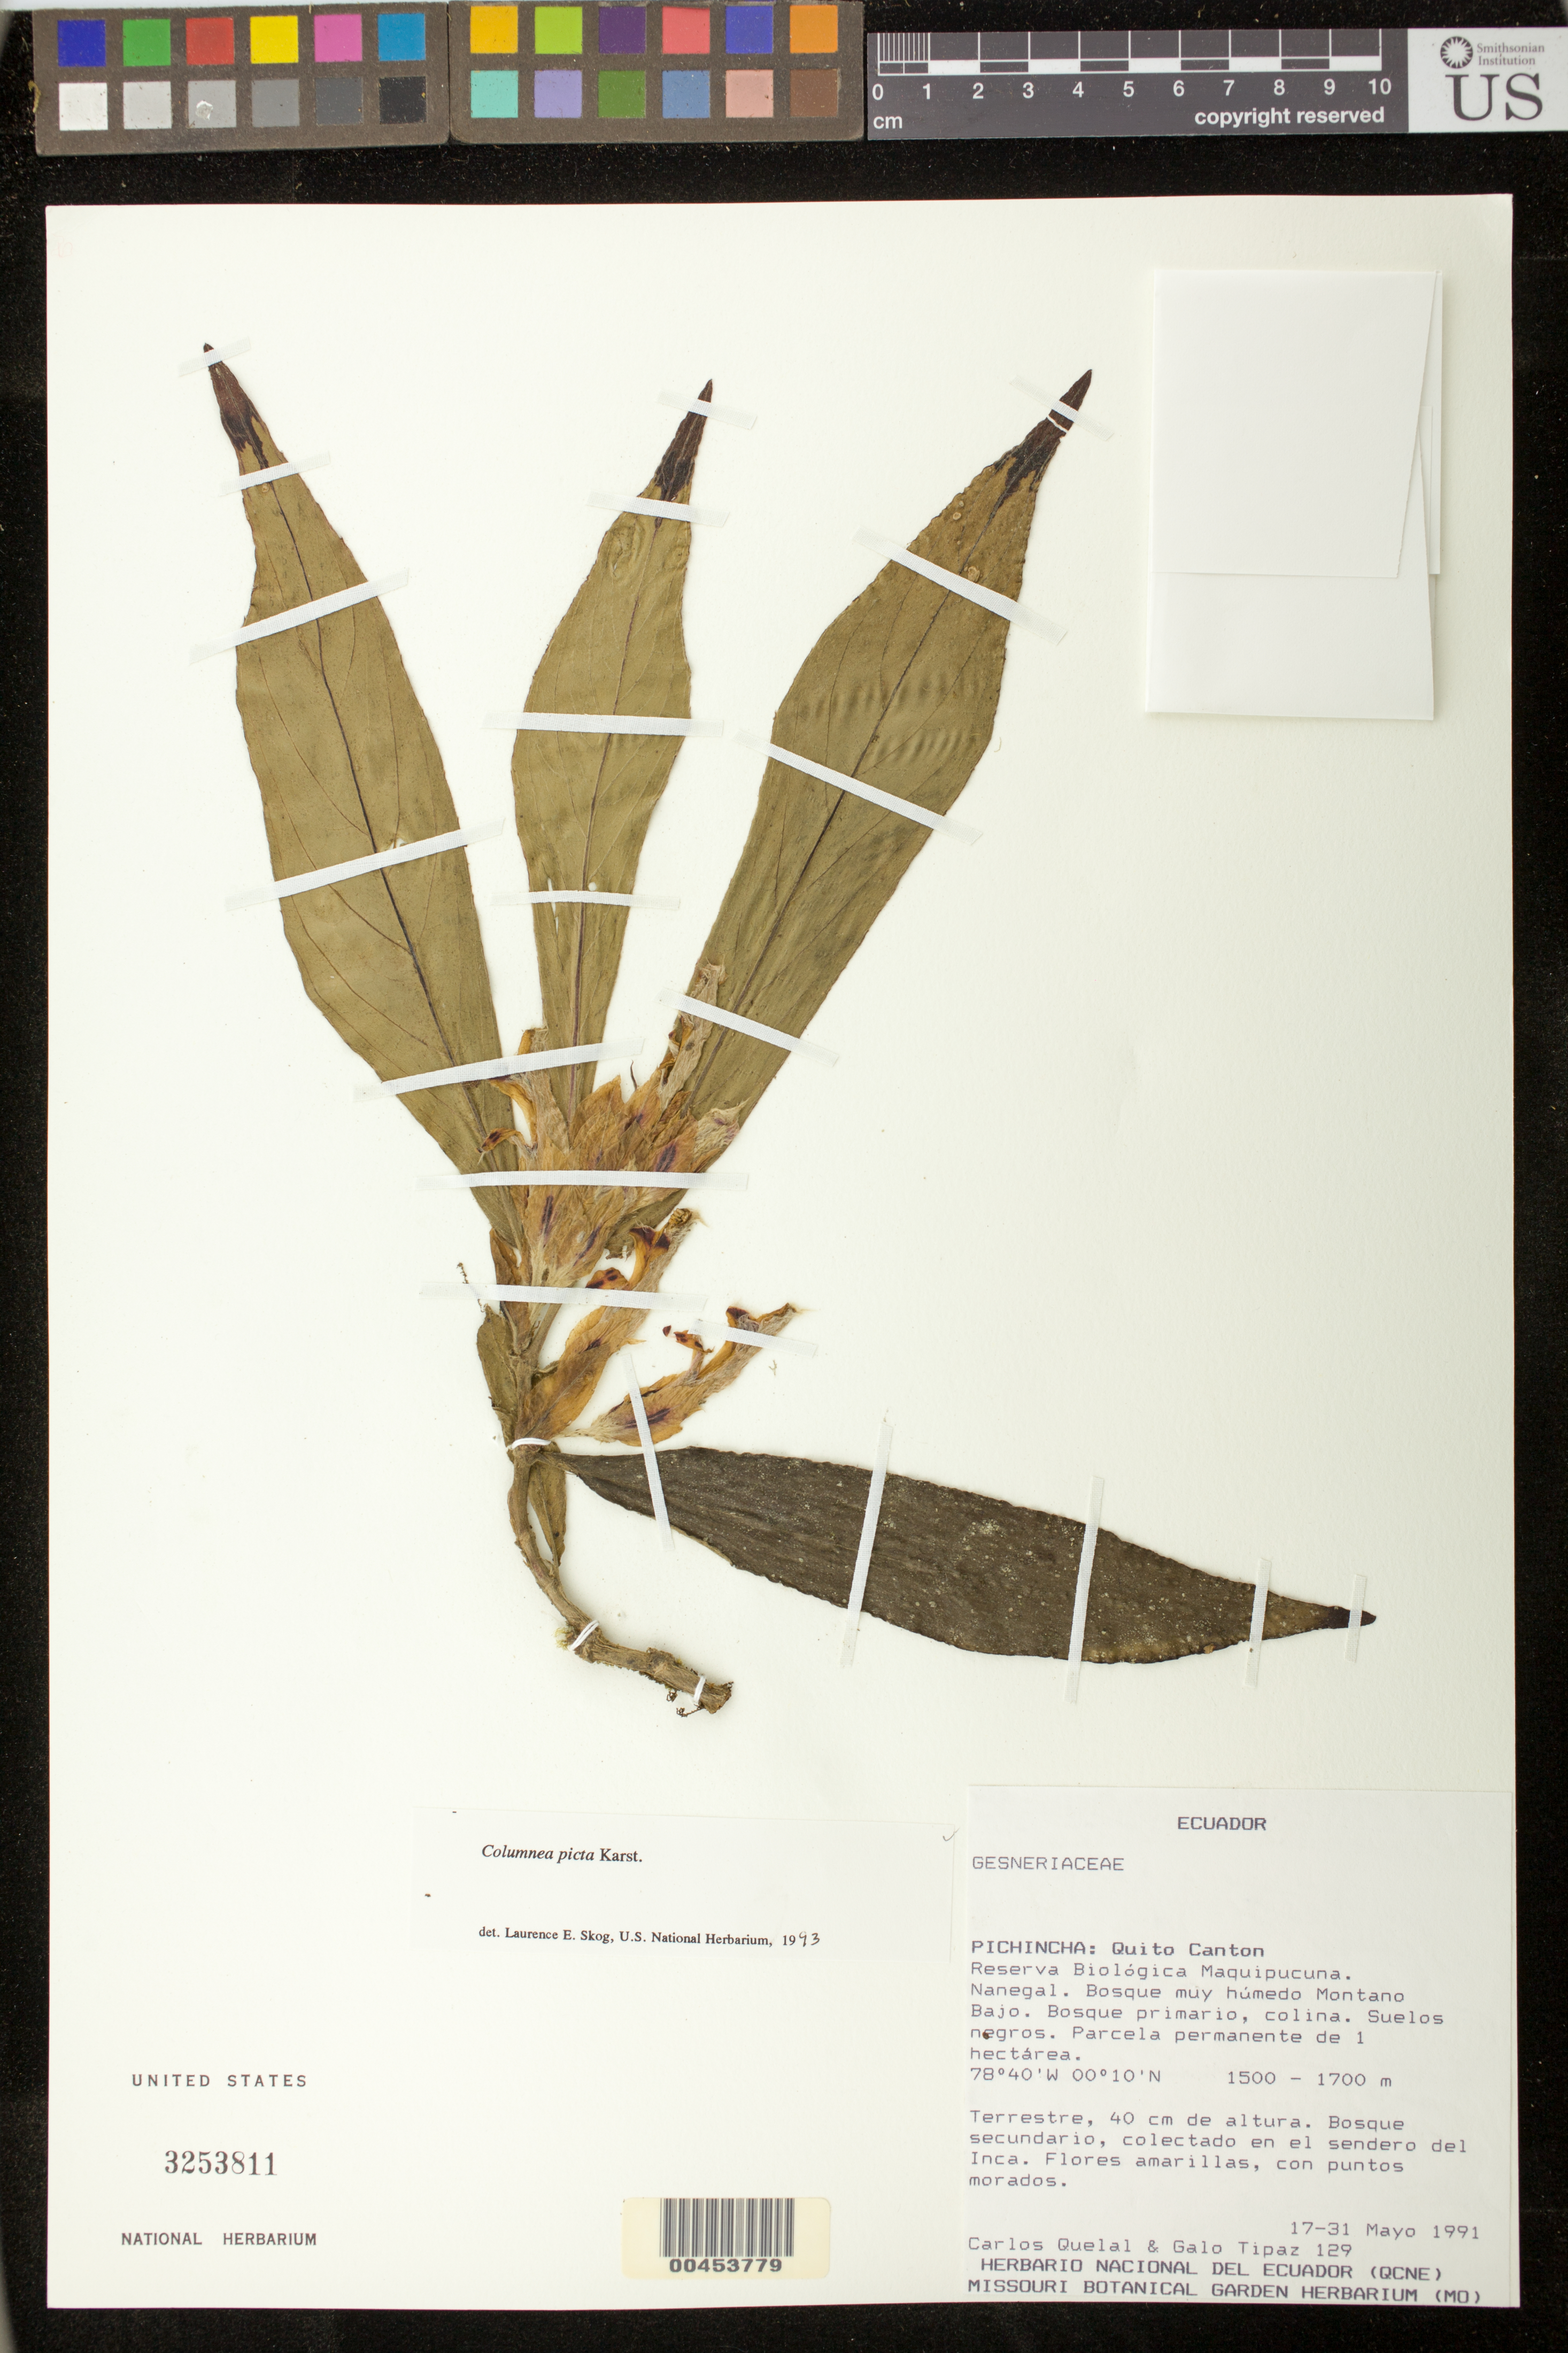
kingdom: Plantae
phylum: Tracheophyta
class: Magnoliopsida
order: Lamiales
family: Gesneriaceae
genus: Columnea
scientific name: Columnea karsteniana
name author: Singh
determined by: Skog, Laurence E.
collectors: C. Quelal & G. Tipaz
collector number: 129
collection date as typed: May 1991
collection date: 1991-05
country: Ecuador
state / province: Pichincha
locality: Quito Canton, Maquipucuna Biological Reserve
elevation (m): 1500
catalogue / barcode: US 3253811